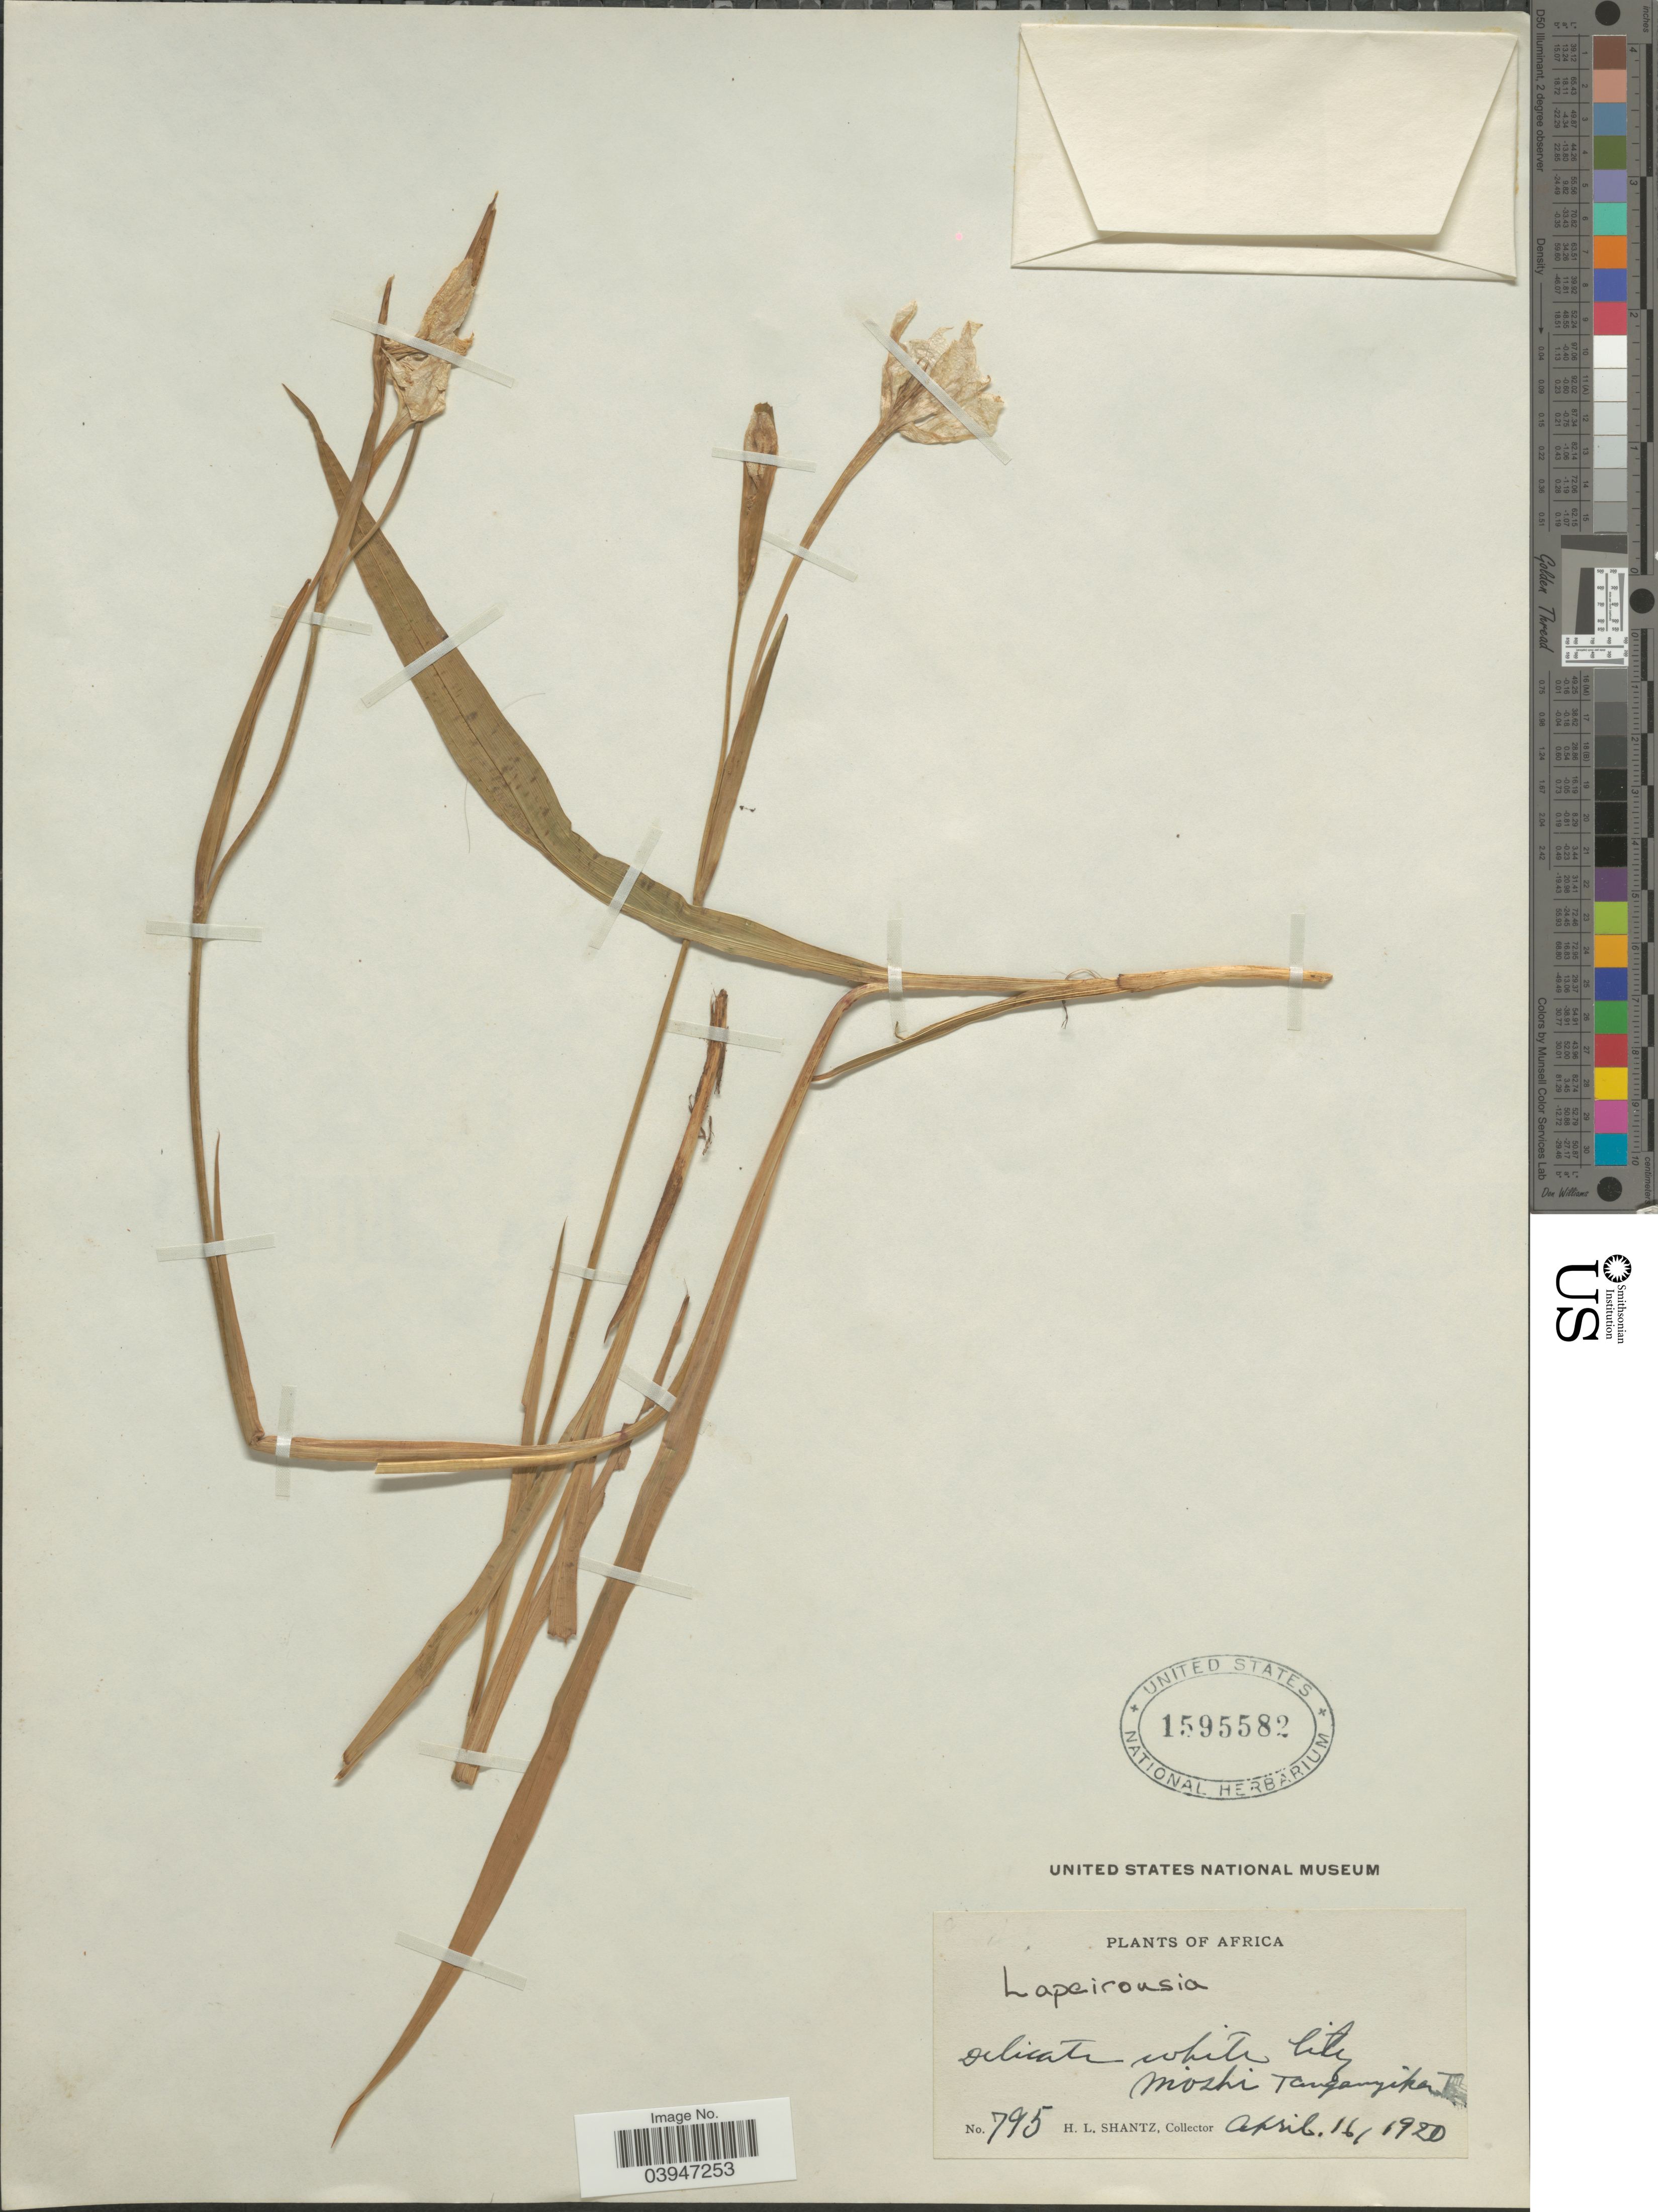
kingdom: Plantae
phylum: Tracheophyta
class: Liliopsida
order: Asparagales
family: Iridaceae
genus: Lapeirousia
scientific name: Lapeirousia sp.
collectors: H. Shantz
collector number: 795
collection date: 1920-04-16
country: Tanzania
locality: Moshi Tanganyika.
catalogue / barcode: US 1595582